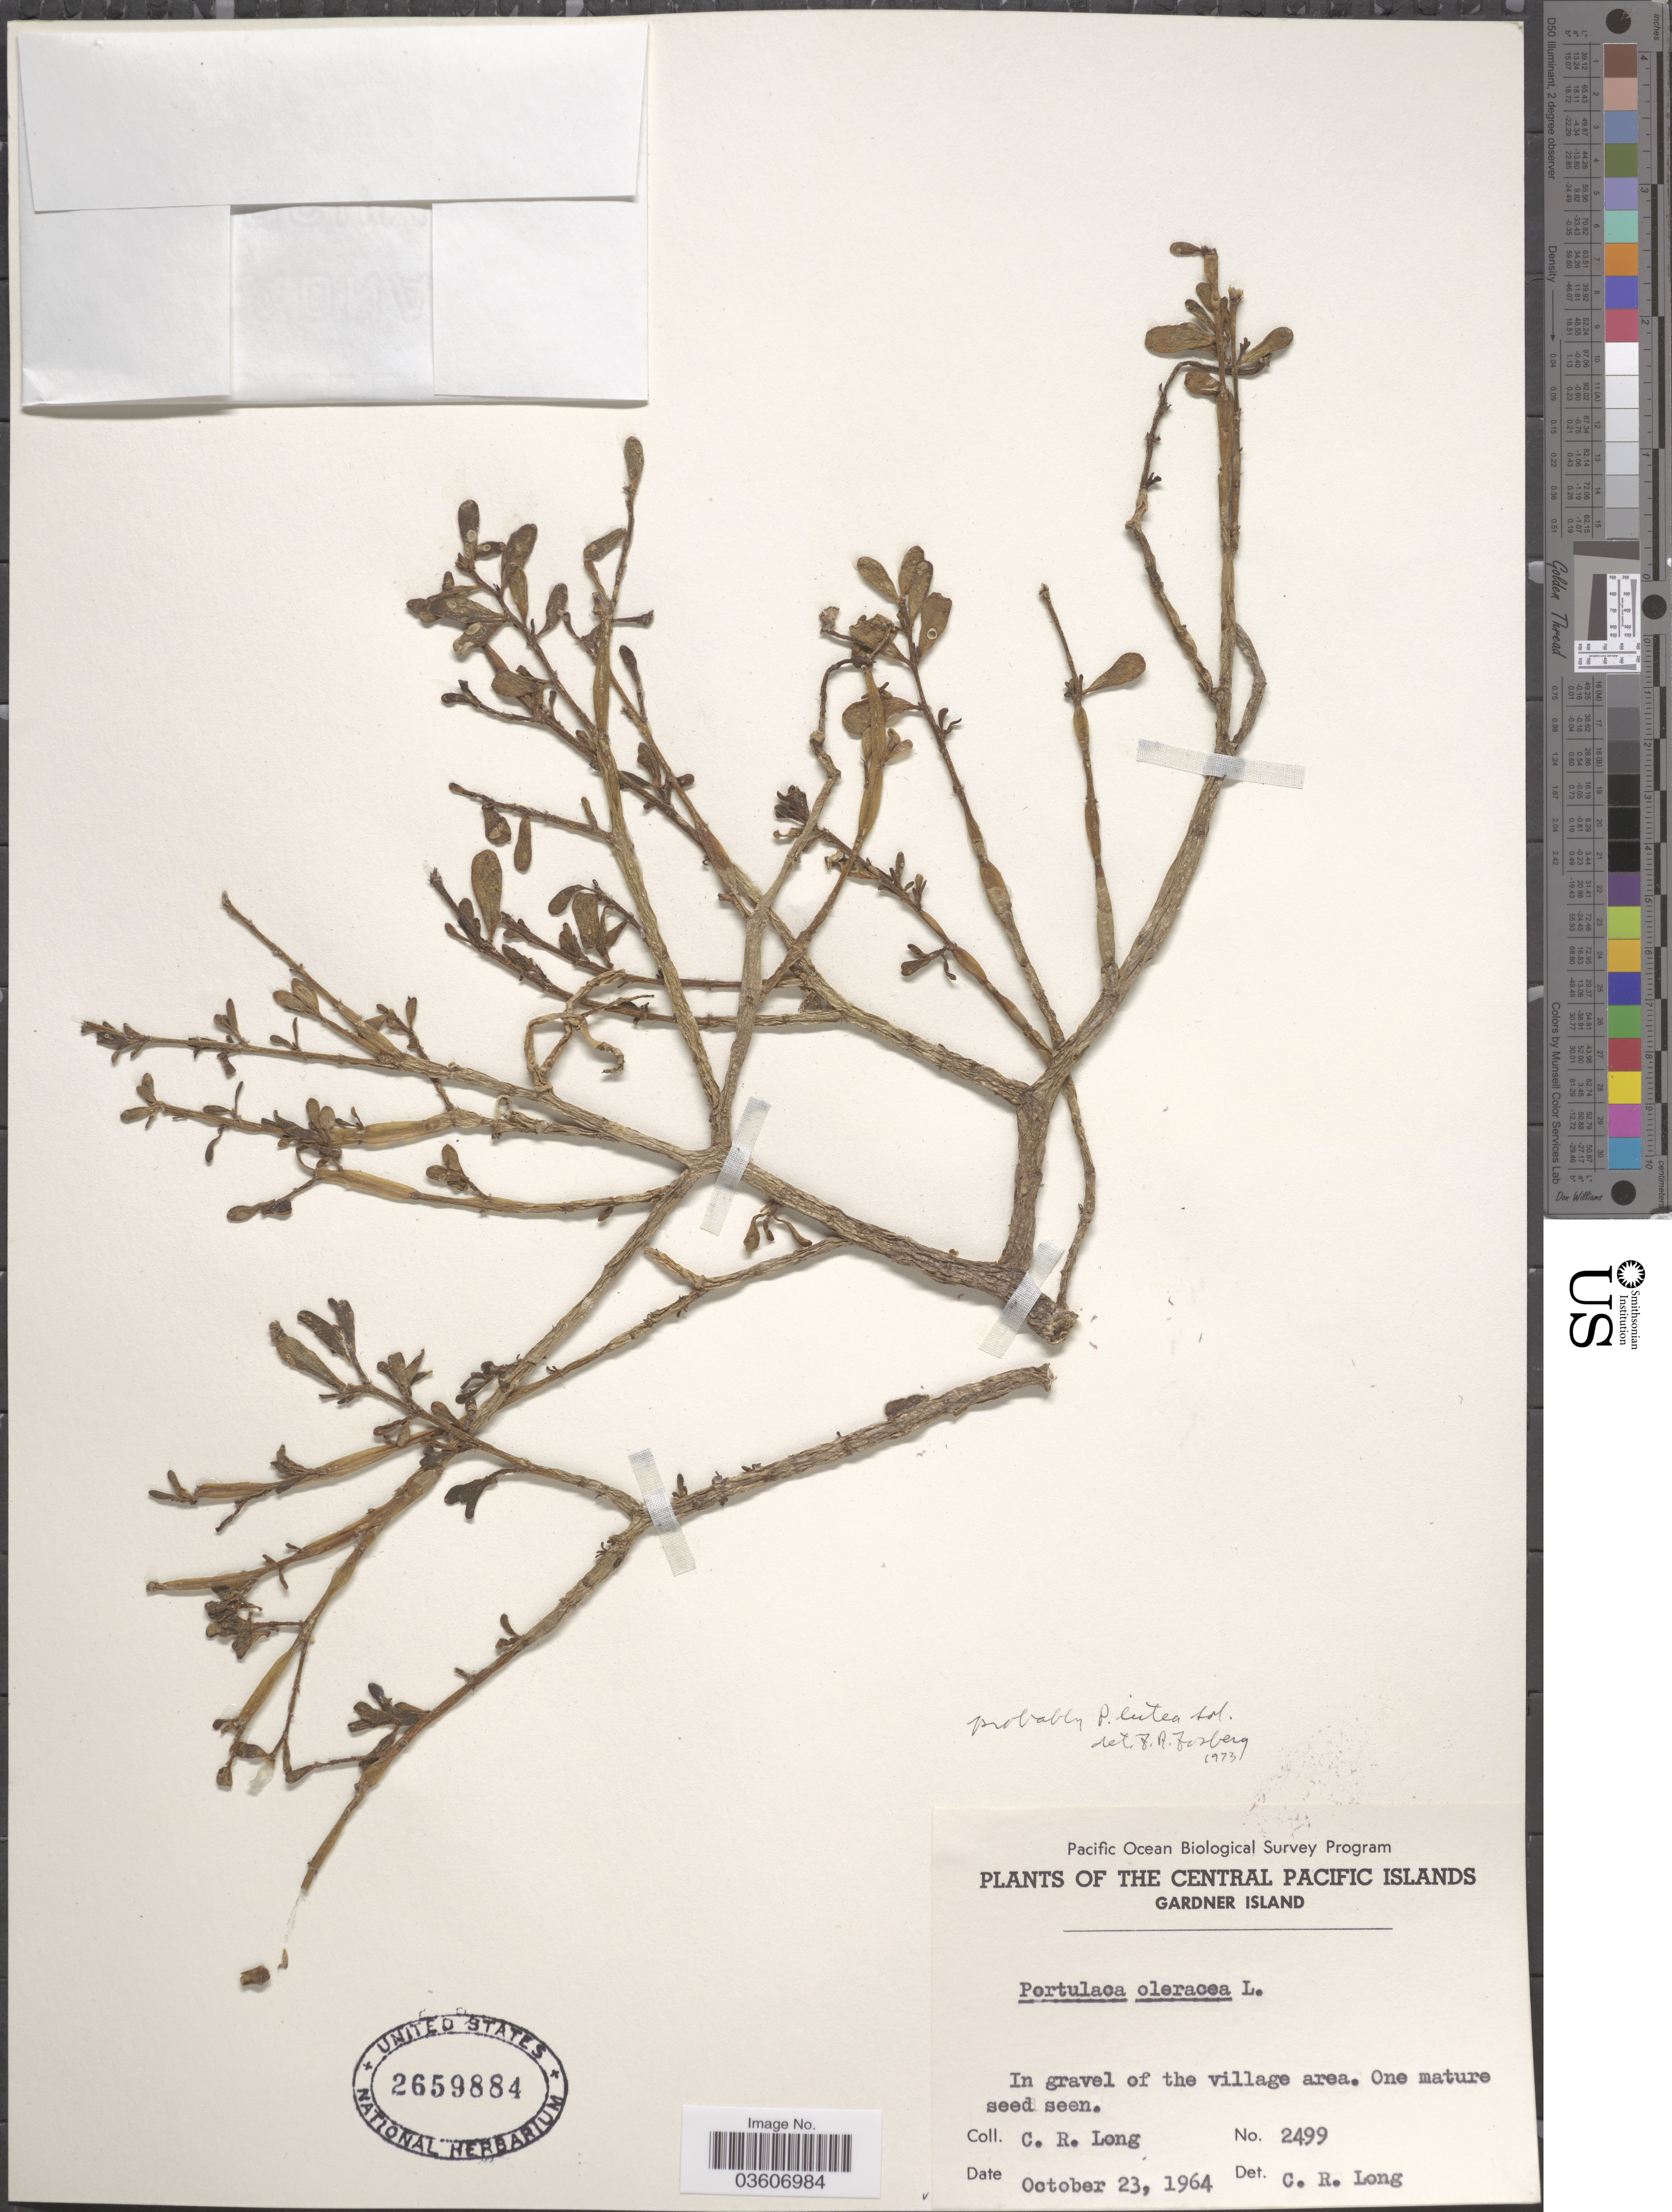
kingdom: Plantae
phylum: Tracheophyta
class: Magnoliopsida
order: Caryophyllales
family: Portulacaceae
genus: Portulaca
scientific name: Portulaca lutea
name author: Sol. ex G. Forst.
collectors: C. R. Long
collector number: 2499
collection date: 1964-10-23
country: Kiribati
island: Nikumaroro [Gardner] Atoll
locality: The Central Pacific Islands. Gardner Island.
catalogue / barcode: US 2659884